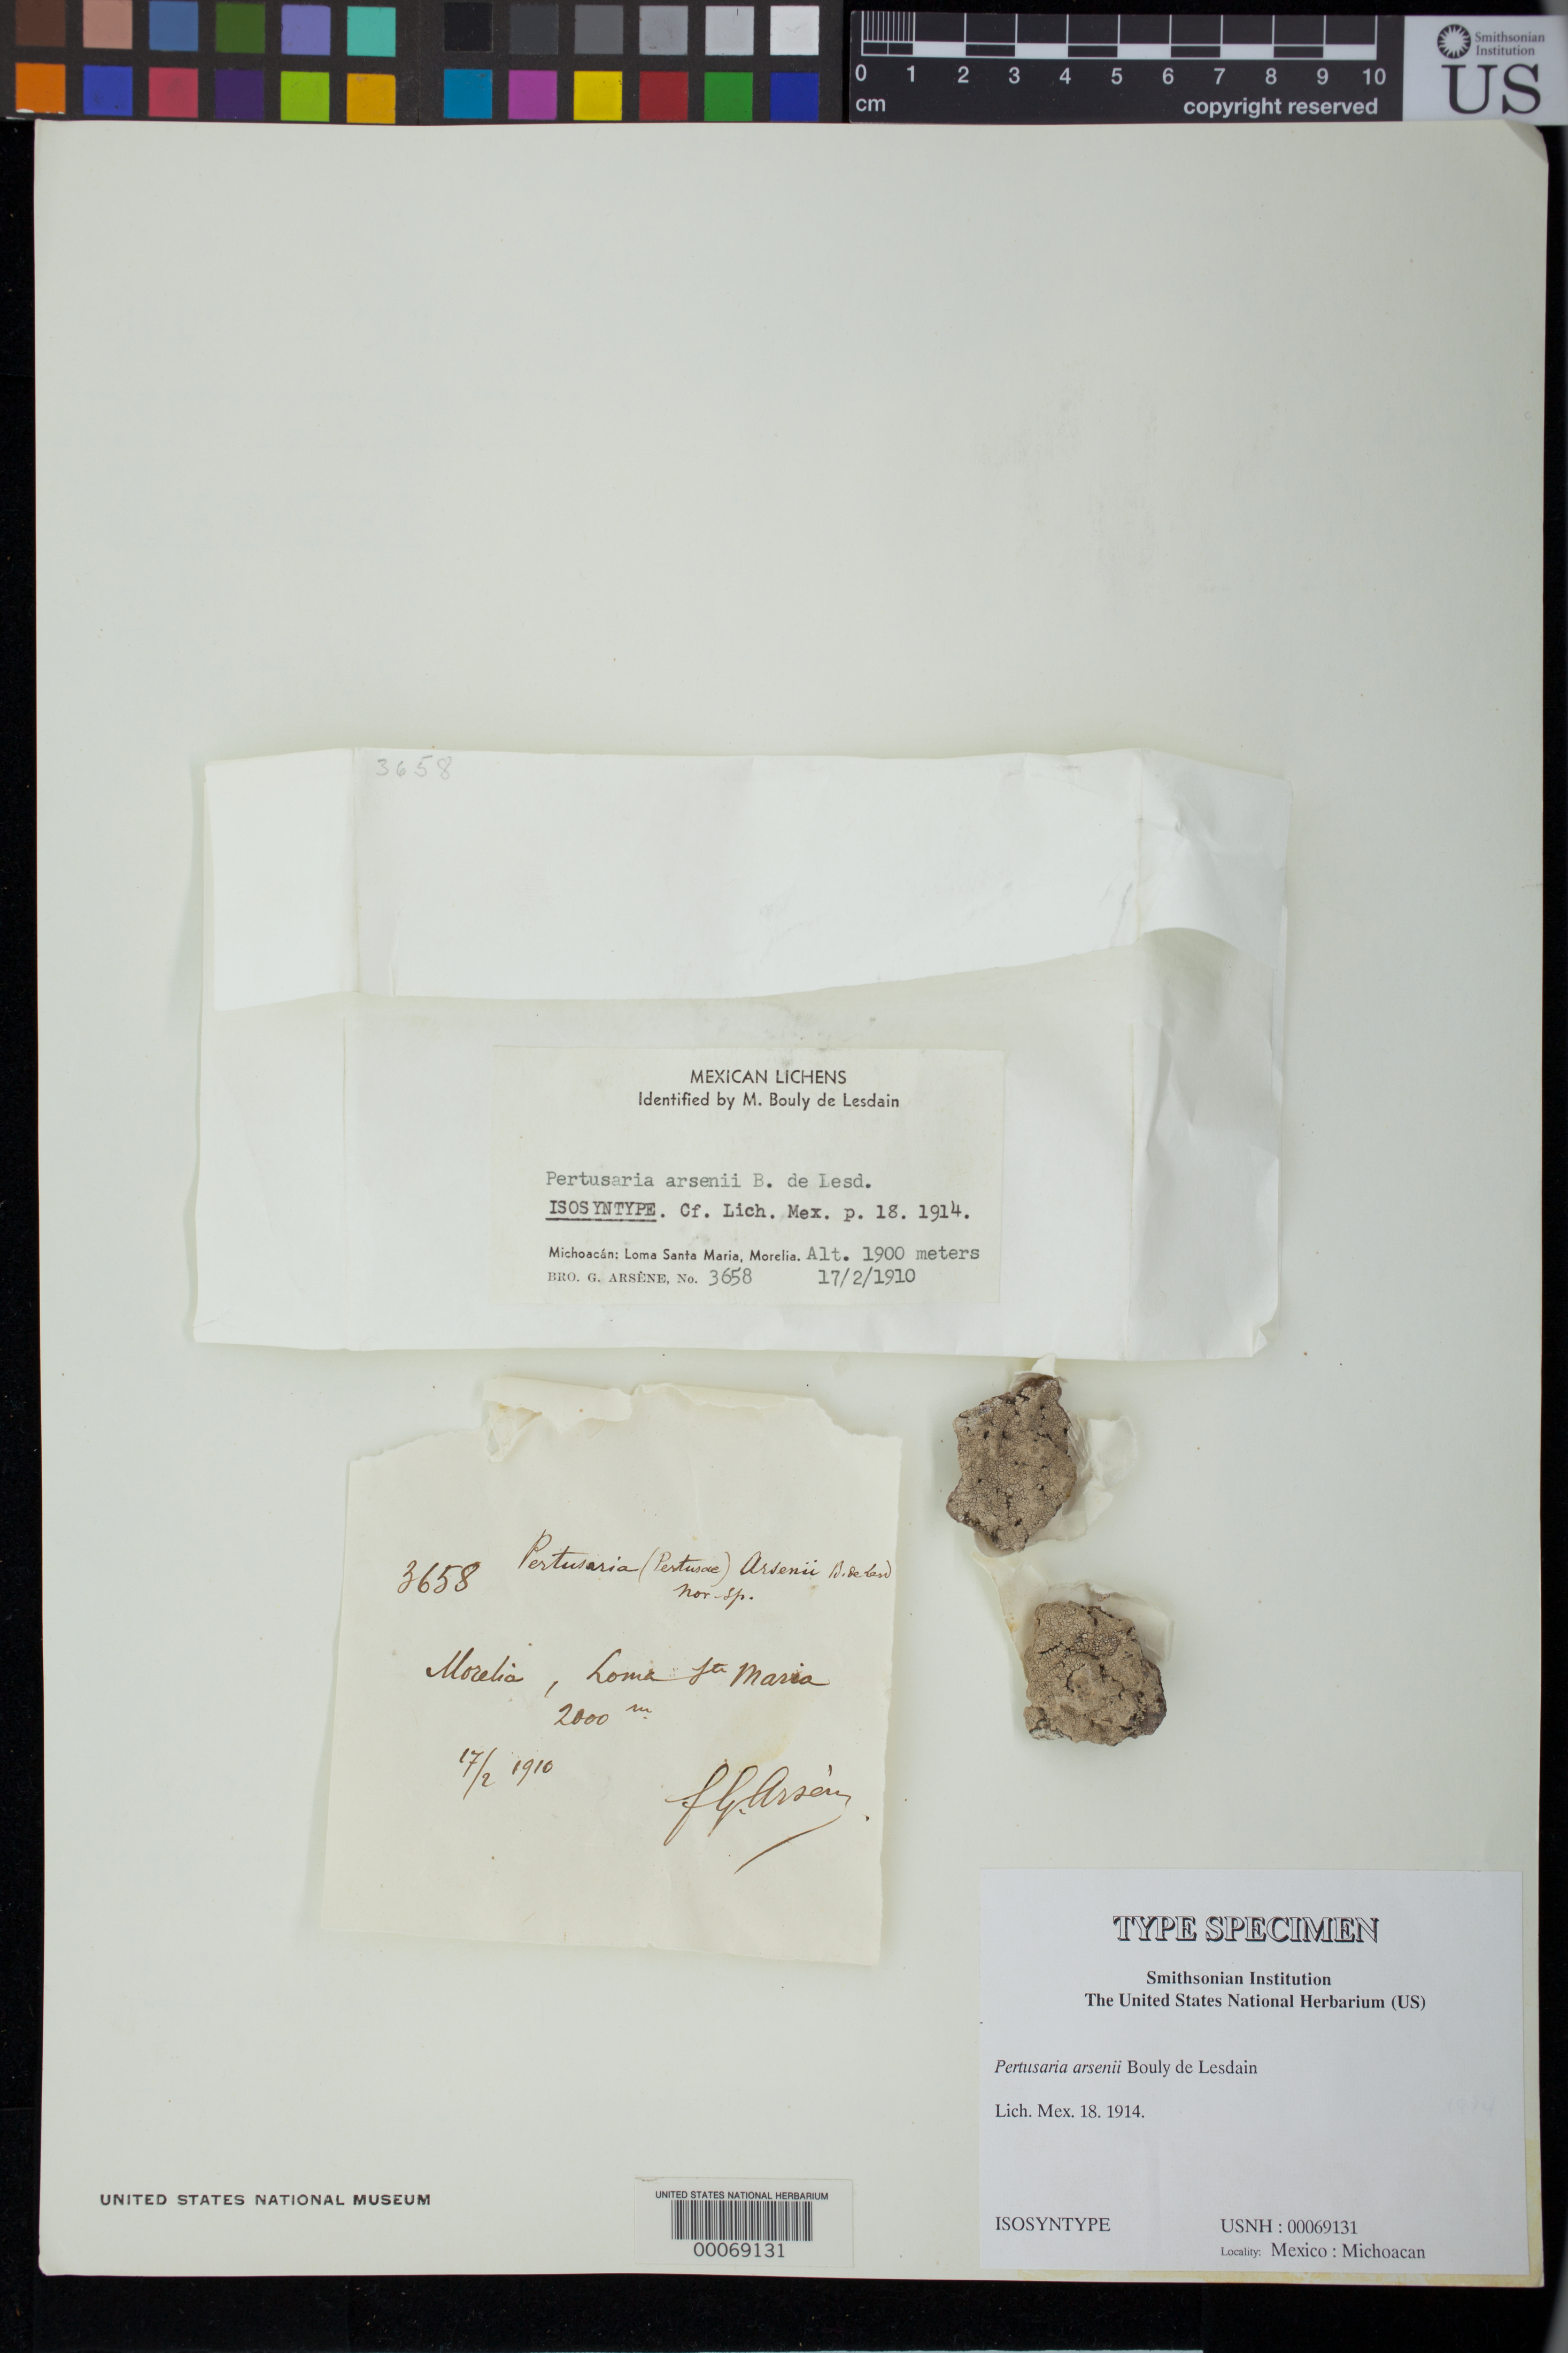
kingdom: Fungi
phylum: Ascomycota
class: Lecanoromycetes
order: Pertusariales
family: Pertusariaceae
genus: Pertusaria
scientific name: Pertusaria arsenii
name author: B. de Lesd.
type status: Isosyntype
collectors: Bro. G. Arsène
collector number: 3658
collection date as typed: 17 Feb 1910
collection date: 1910-02-17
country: Mexico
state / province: Michoacán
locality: Loma Santa Maria, Morelia.